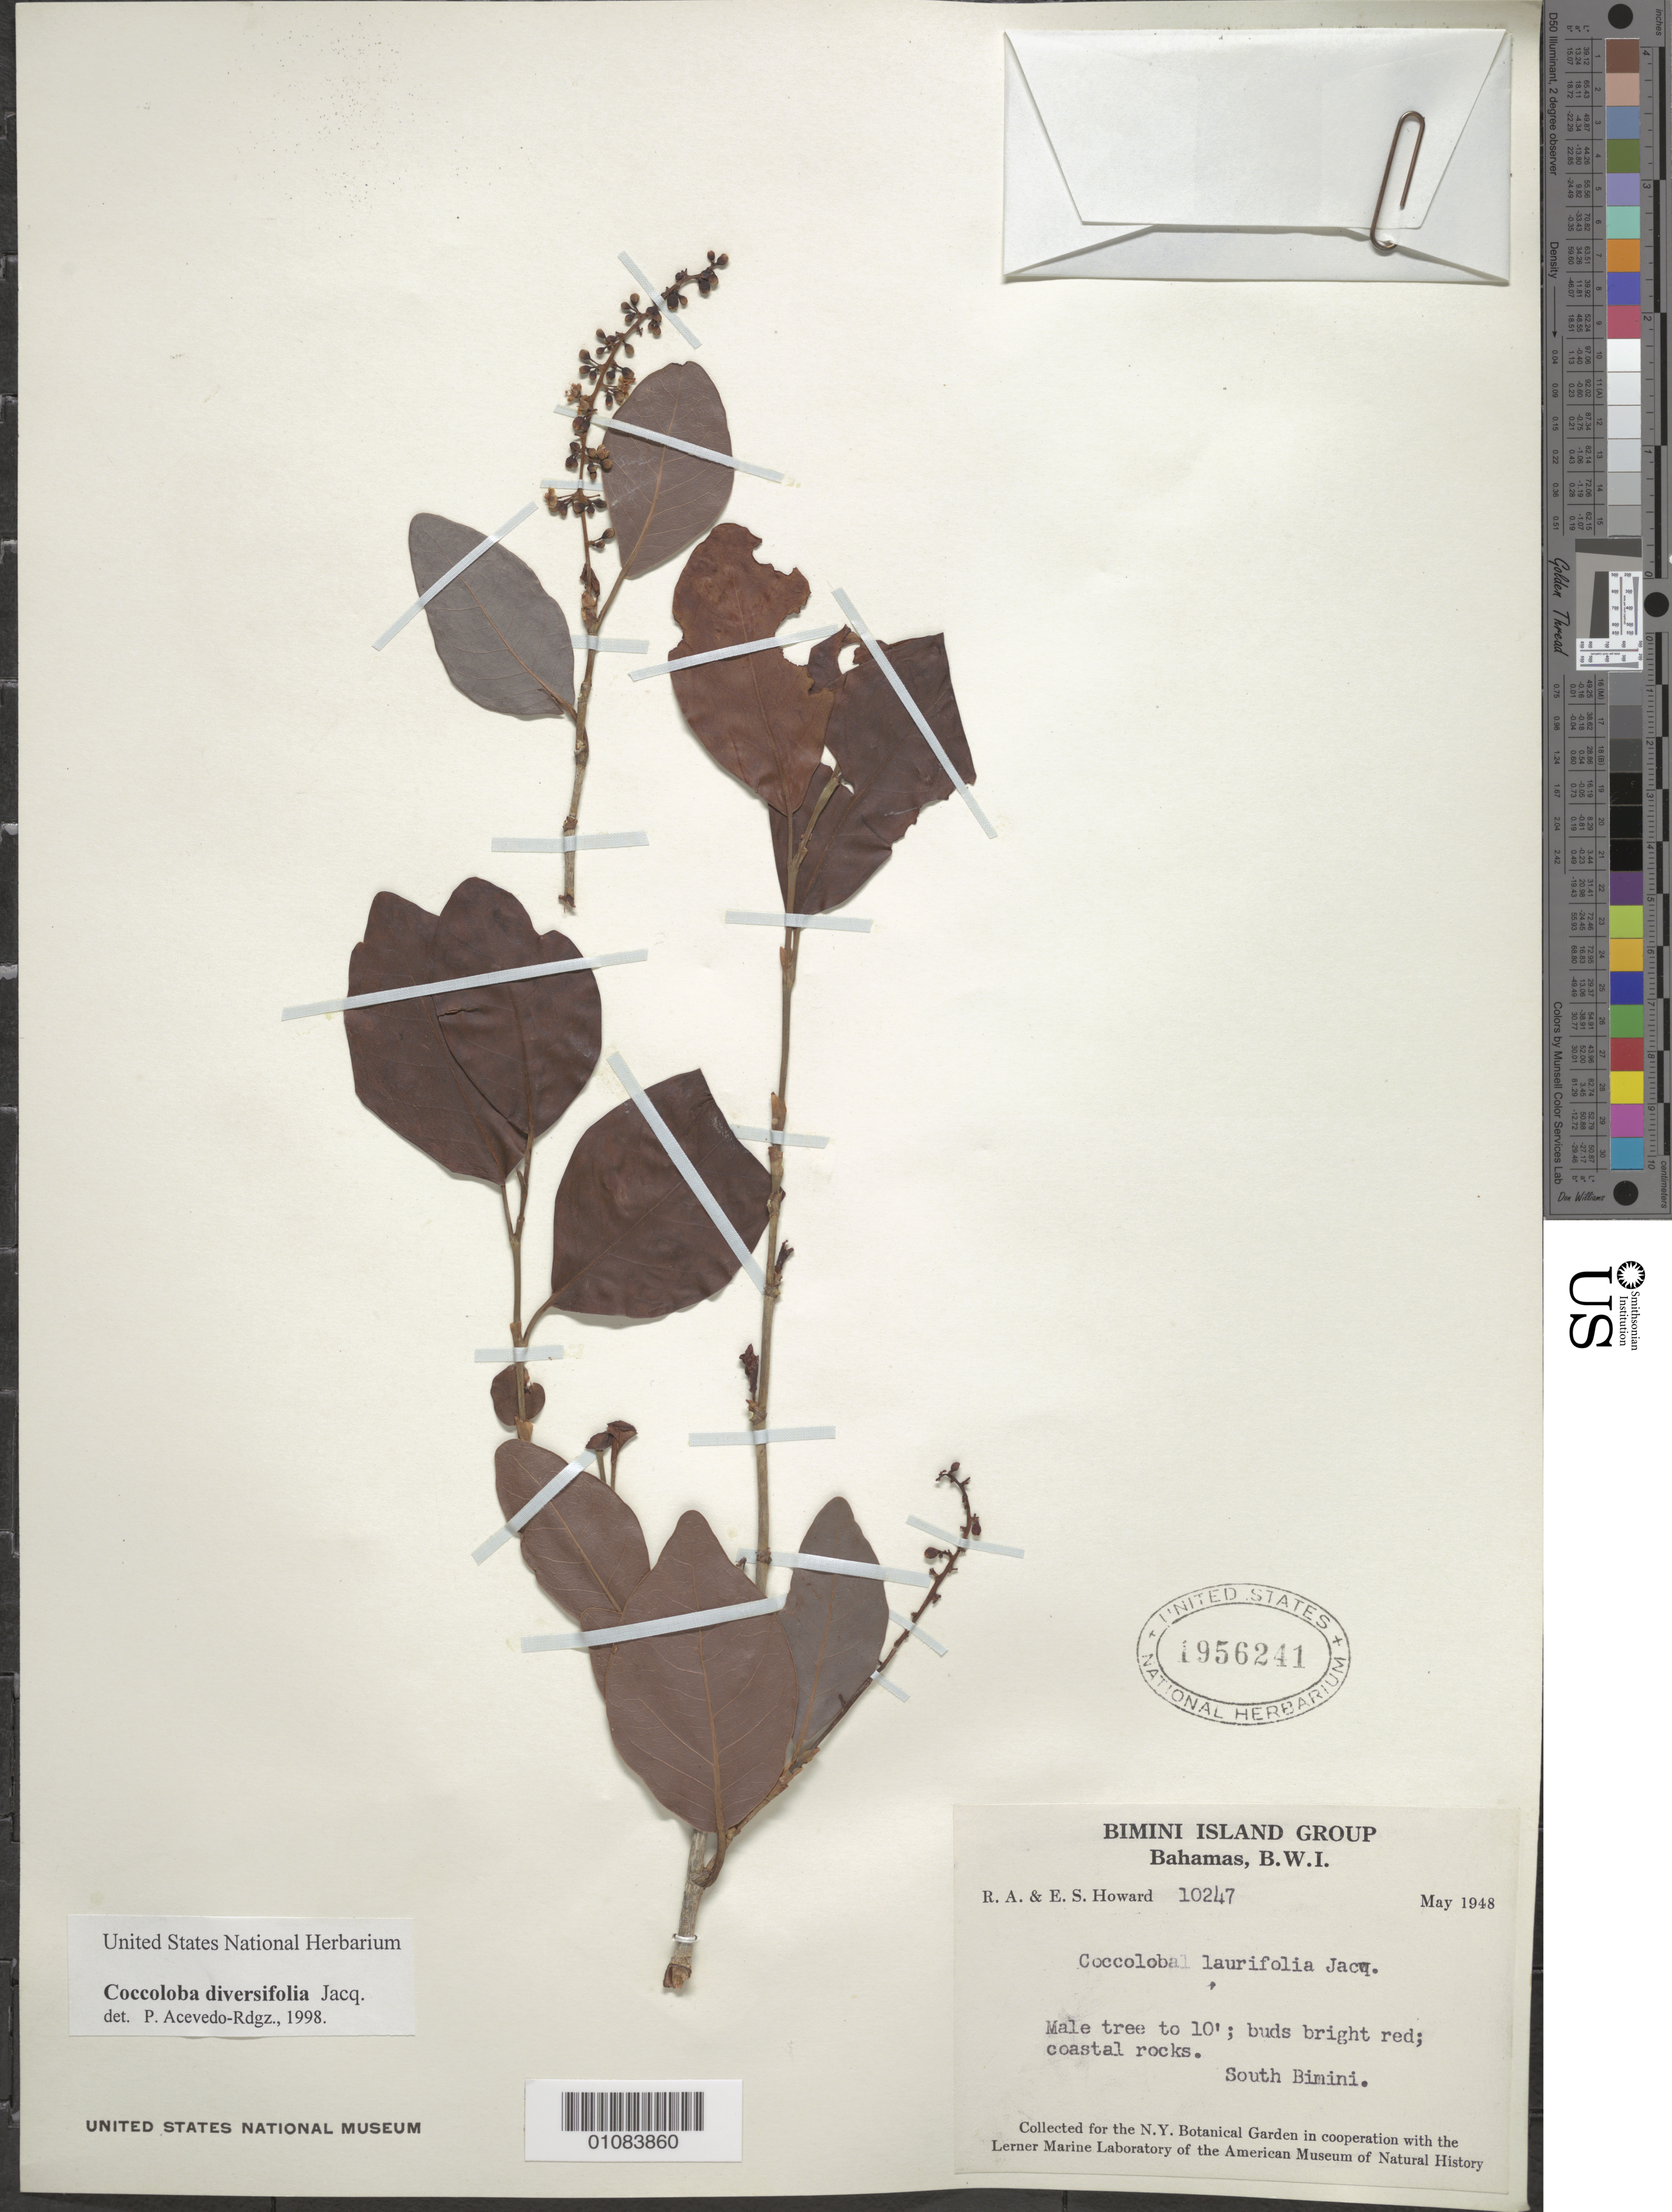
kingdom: Plantae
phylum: Tracheophyta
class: Magnoliopsida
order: Caryophyllales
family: Polygonaceae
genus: Coccoloba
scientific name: Coccoloba diversifolia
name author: Jacq.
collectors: R. A. Howard & E. S. Howard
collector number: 10247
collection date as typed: May 1948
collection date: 1948-05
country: Bahamas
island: South Bimini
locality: South Bimini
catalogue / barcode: US 1956241